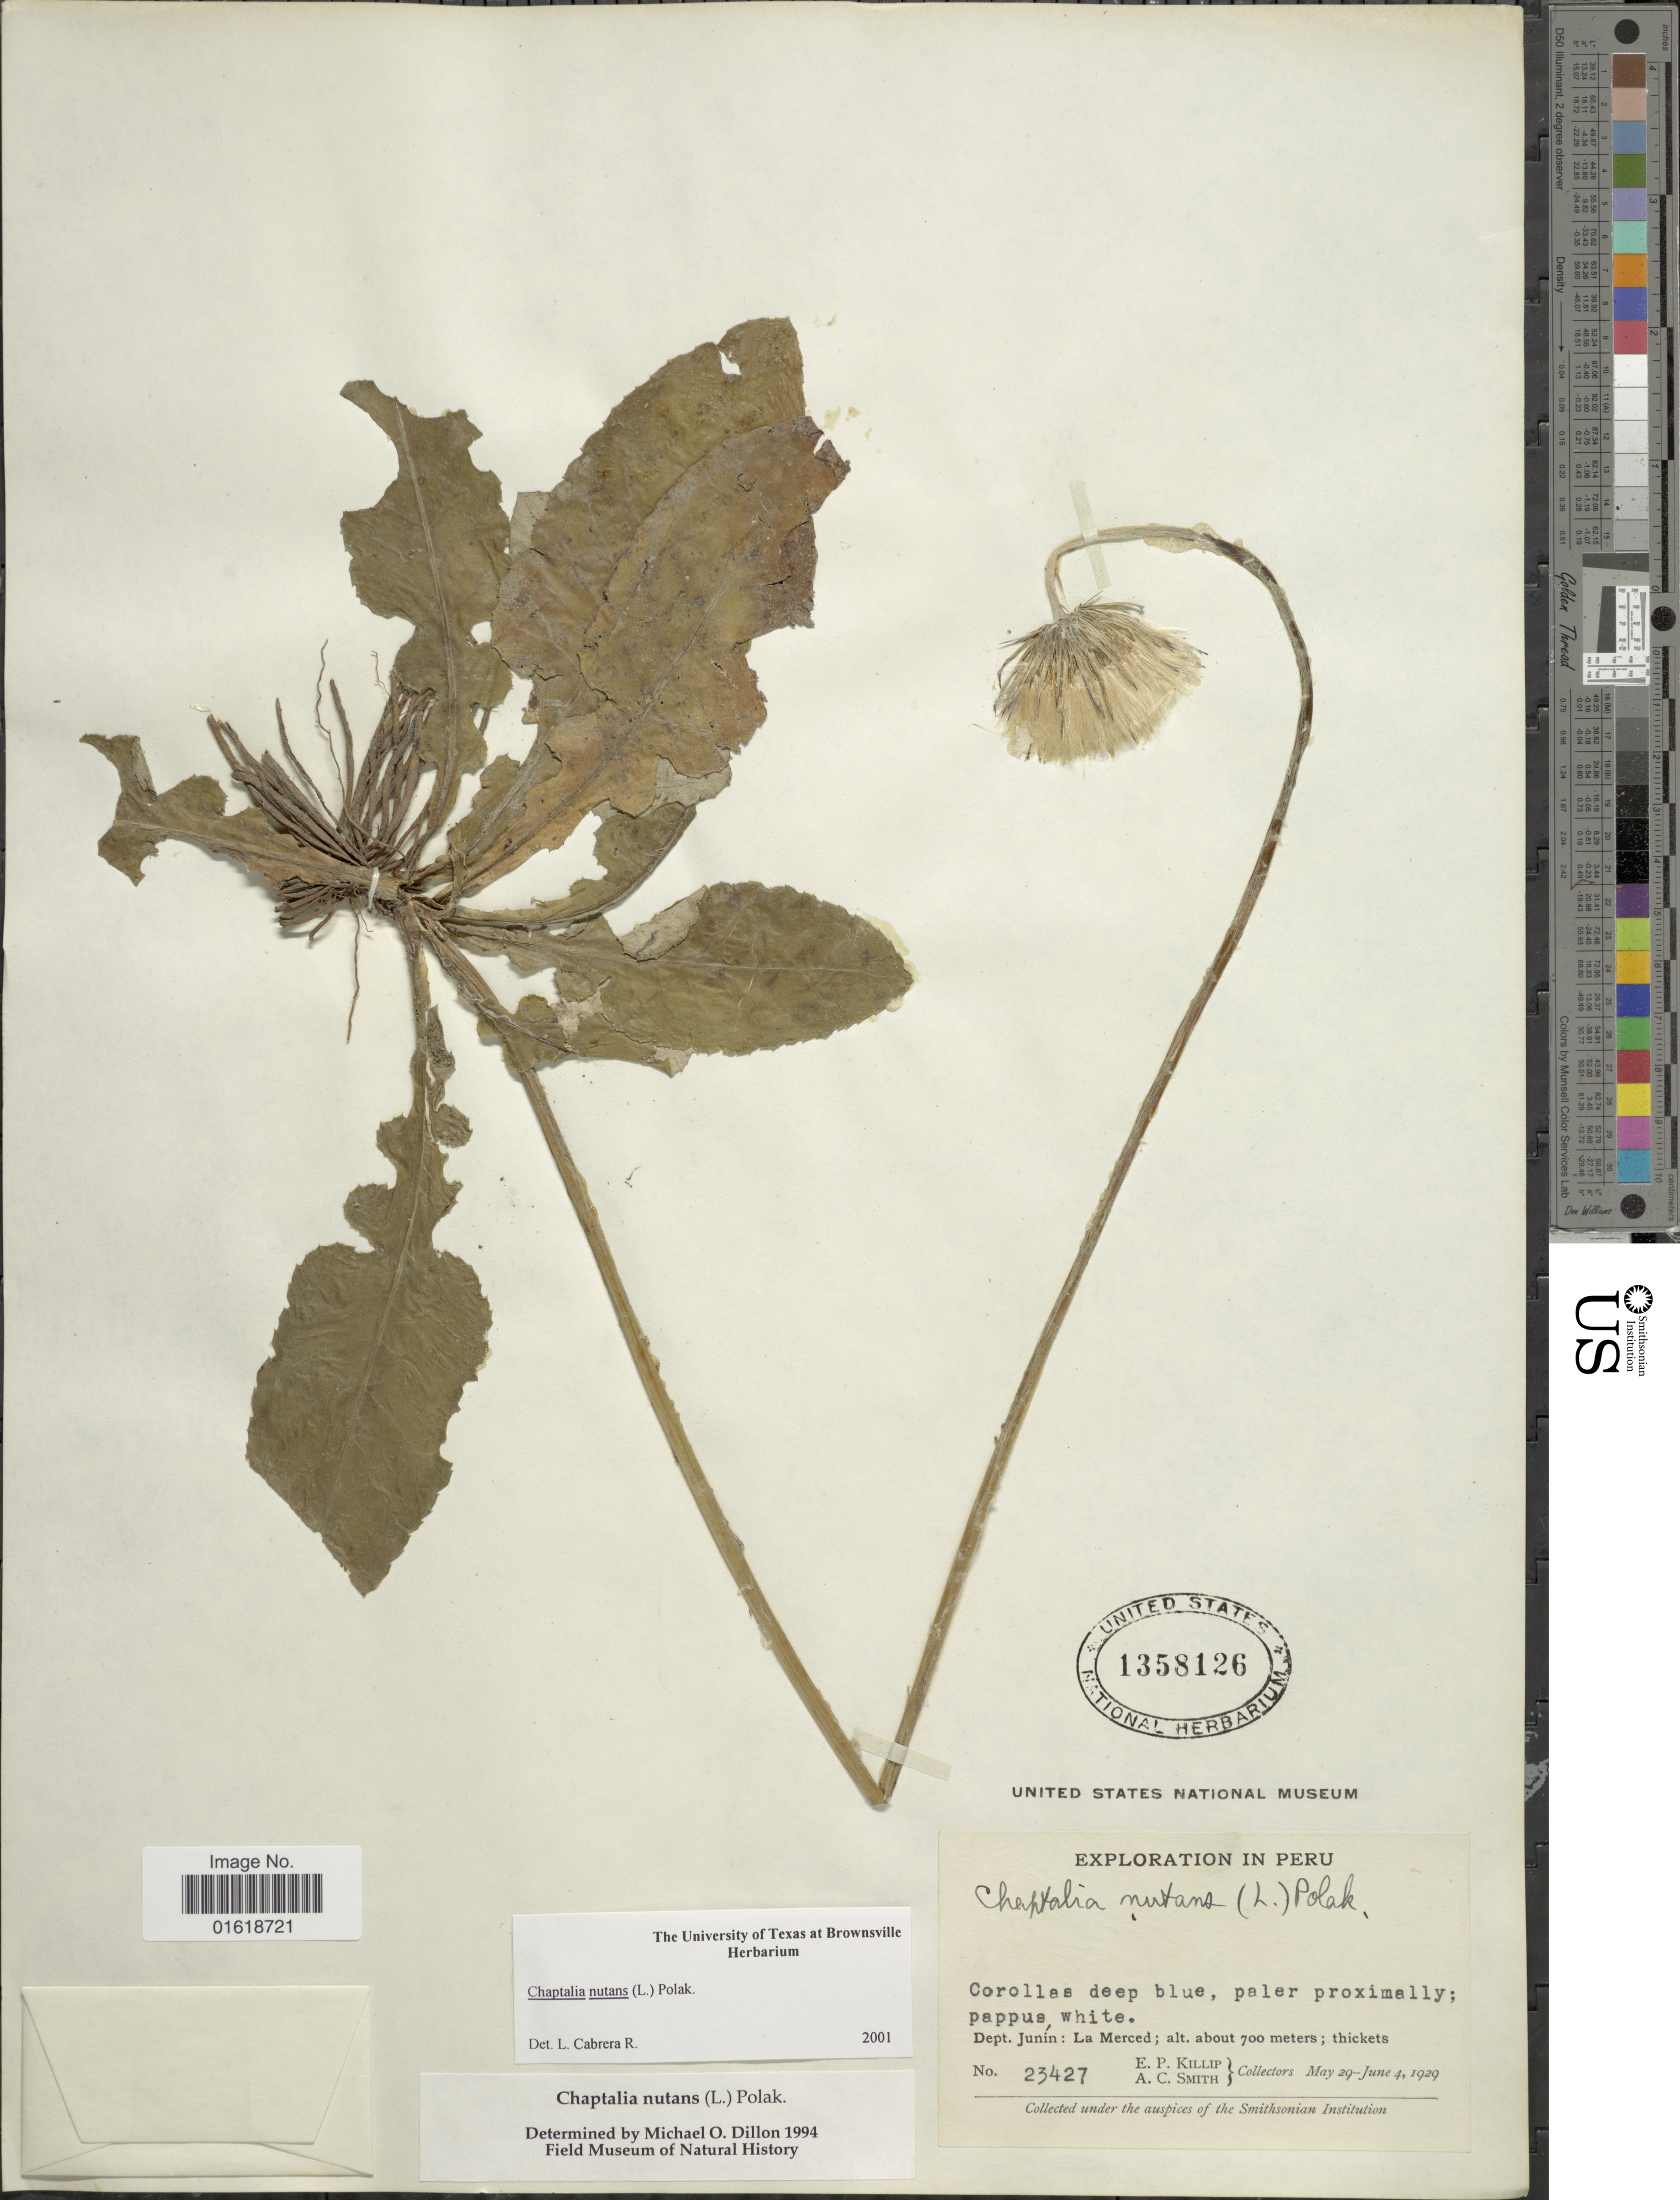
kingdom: Plantae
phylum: Tracheophyta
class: Magnoliopsida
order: Asterales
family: Asteraceae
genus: Chaptalia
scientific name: Chaptalia nutans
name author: (L.) Pol.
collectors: E. P. Killip & A. C. Smith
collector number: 23427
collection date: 1929-05-29/1929-06-04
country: Peru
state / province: Junín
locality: Dept. Junín: La Merced.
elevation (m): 700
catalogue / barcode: US 1358126